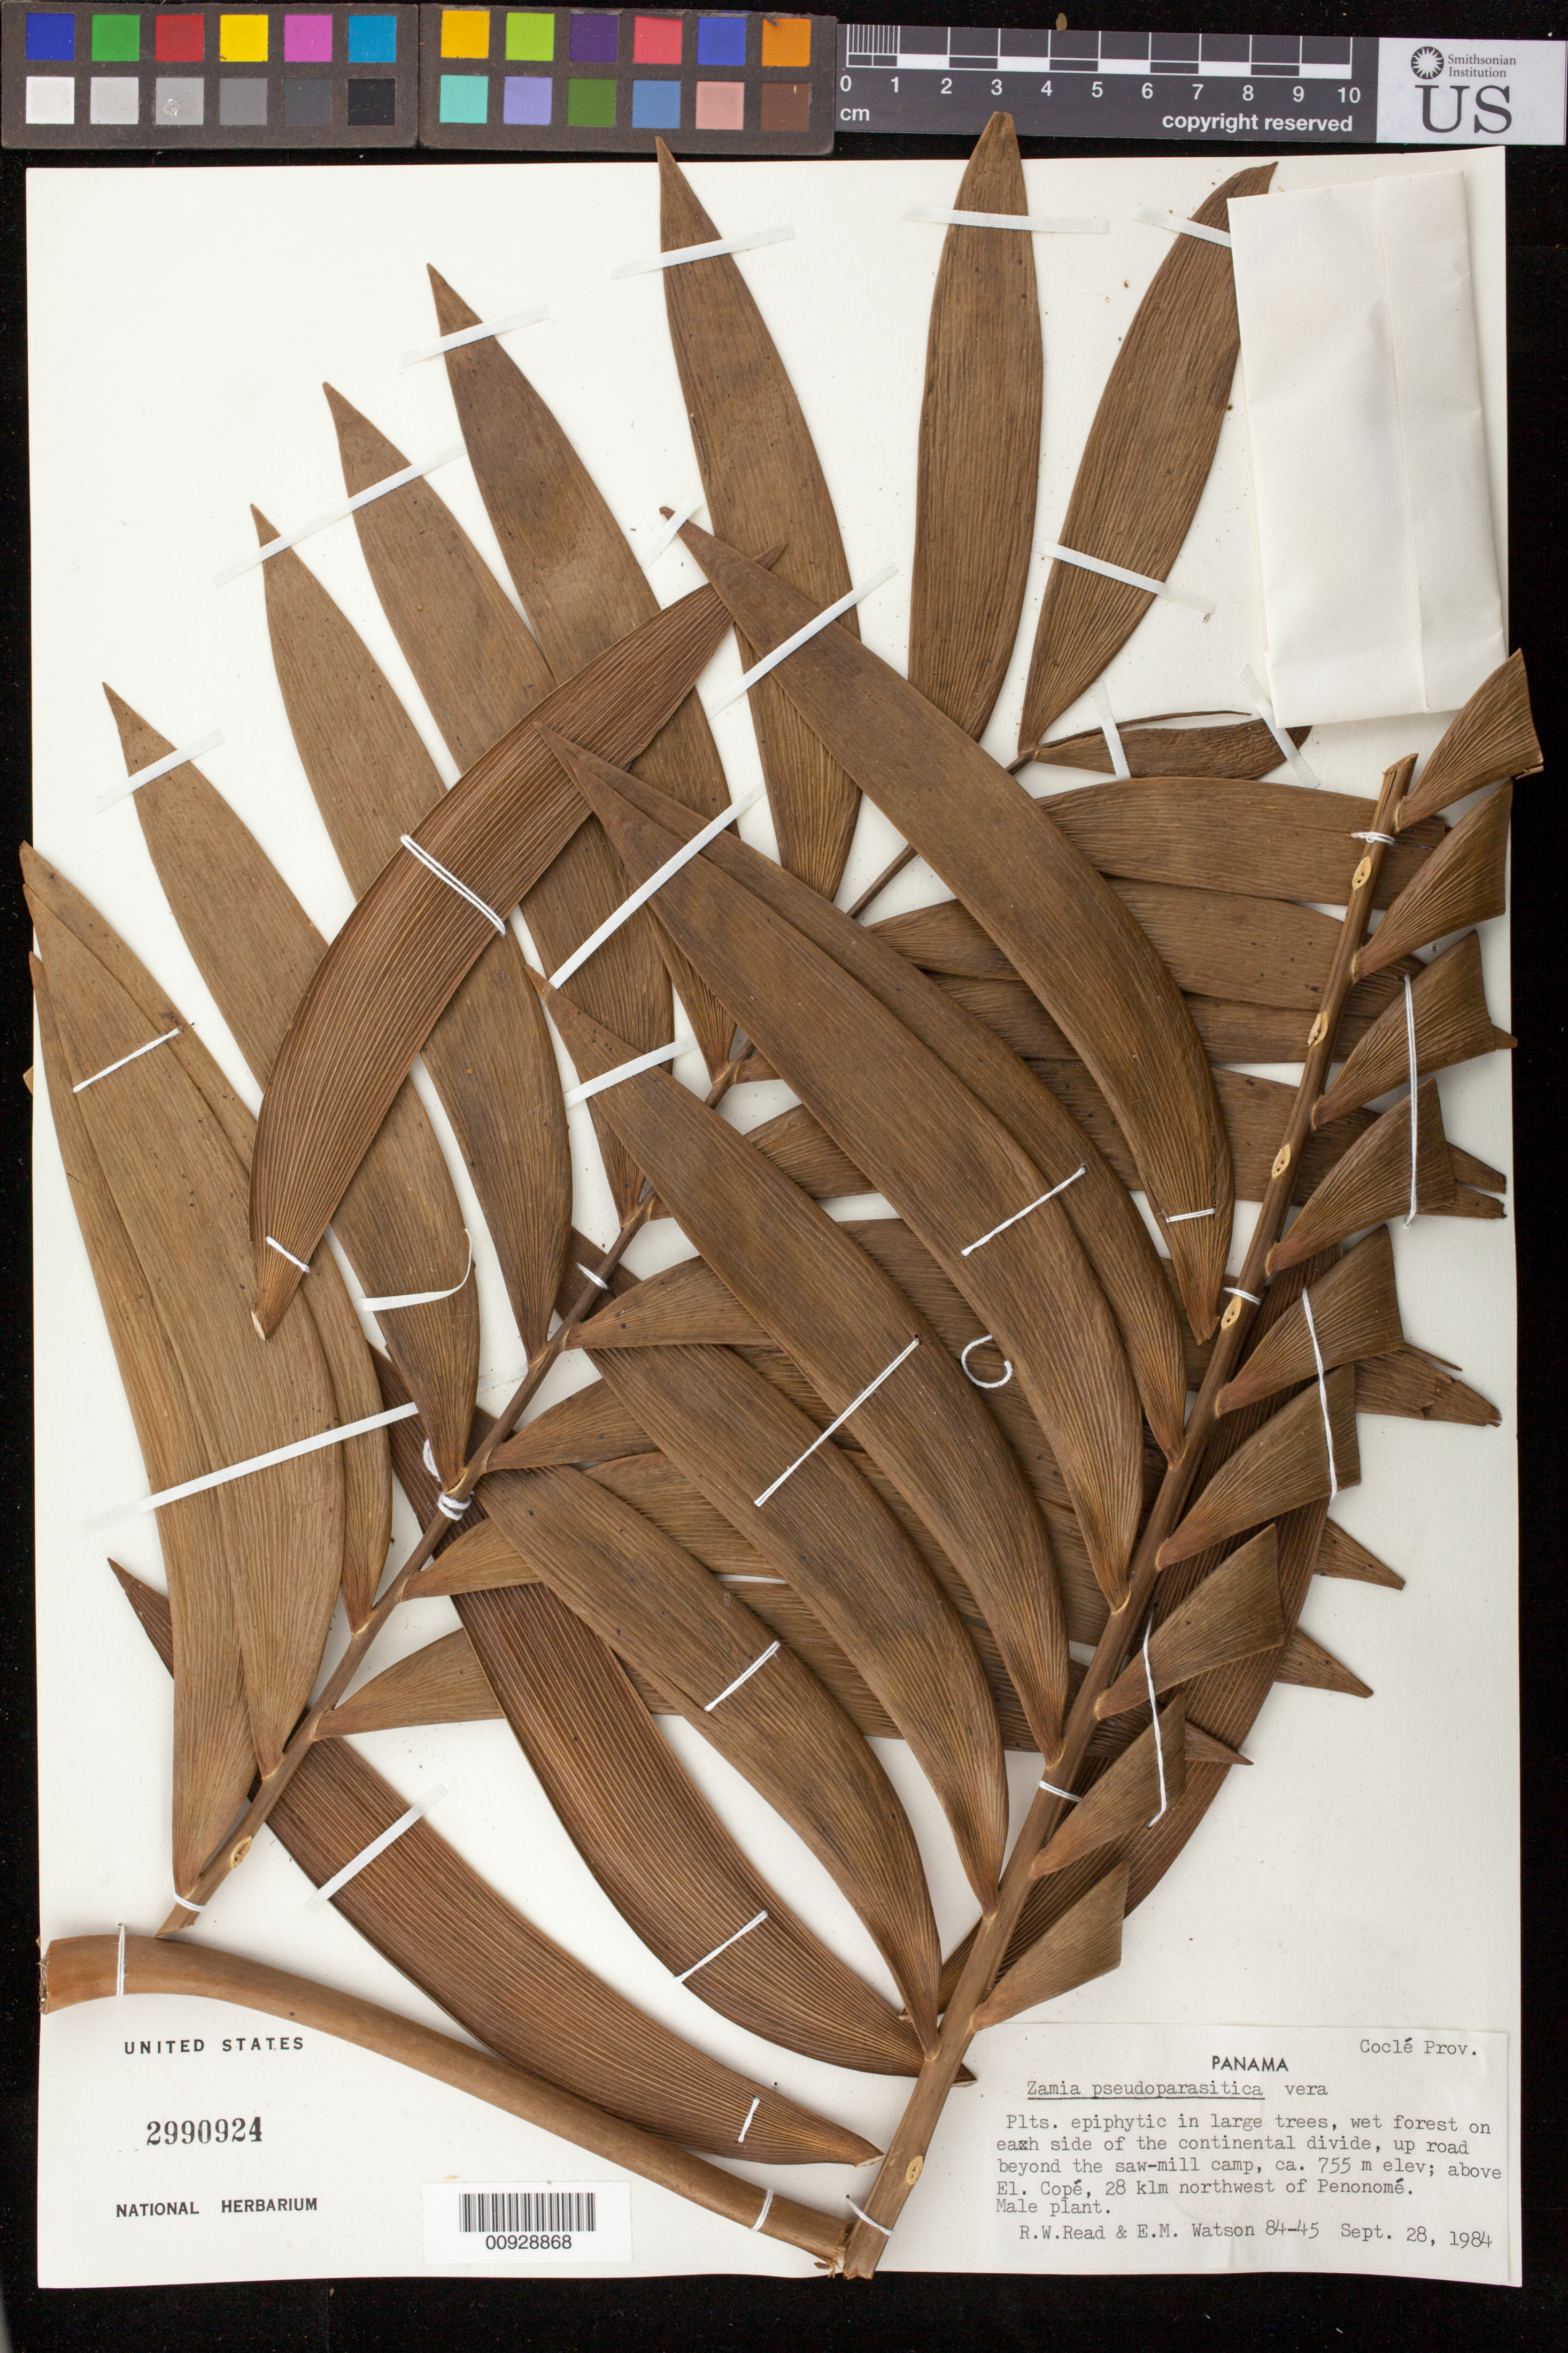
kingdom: Plantae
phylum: Tracheophyta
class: Cycadopsida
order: Cycadales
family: Zamiaceae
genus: Zamia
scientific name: Zamia pseudoparasitica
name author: J. Yates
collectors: R. W. Read & E. M. Watson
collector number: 84-45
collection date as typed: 28 Sep 1984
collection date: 1984-09-28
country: Panama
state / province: Coclé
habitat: Epiphytic in large trees. Wet forest on each side of the continental divide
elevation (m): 755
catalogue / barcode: US 2990924